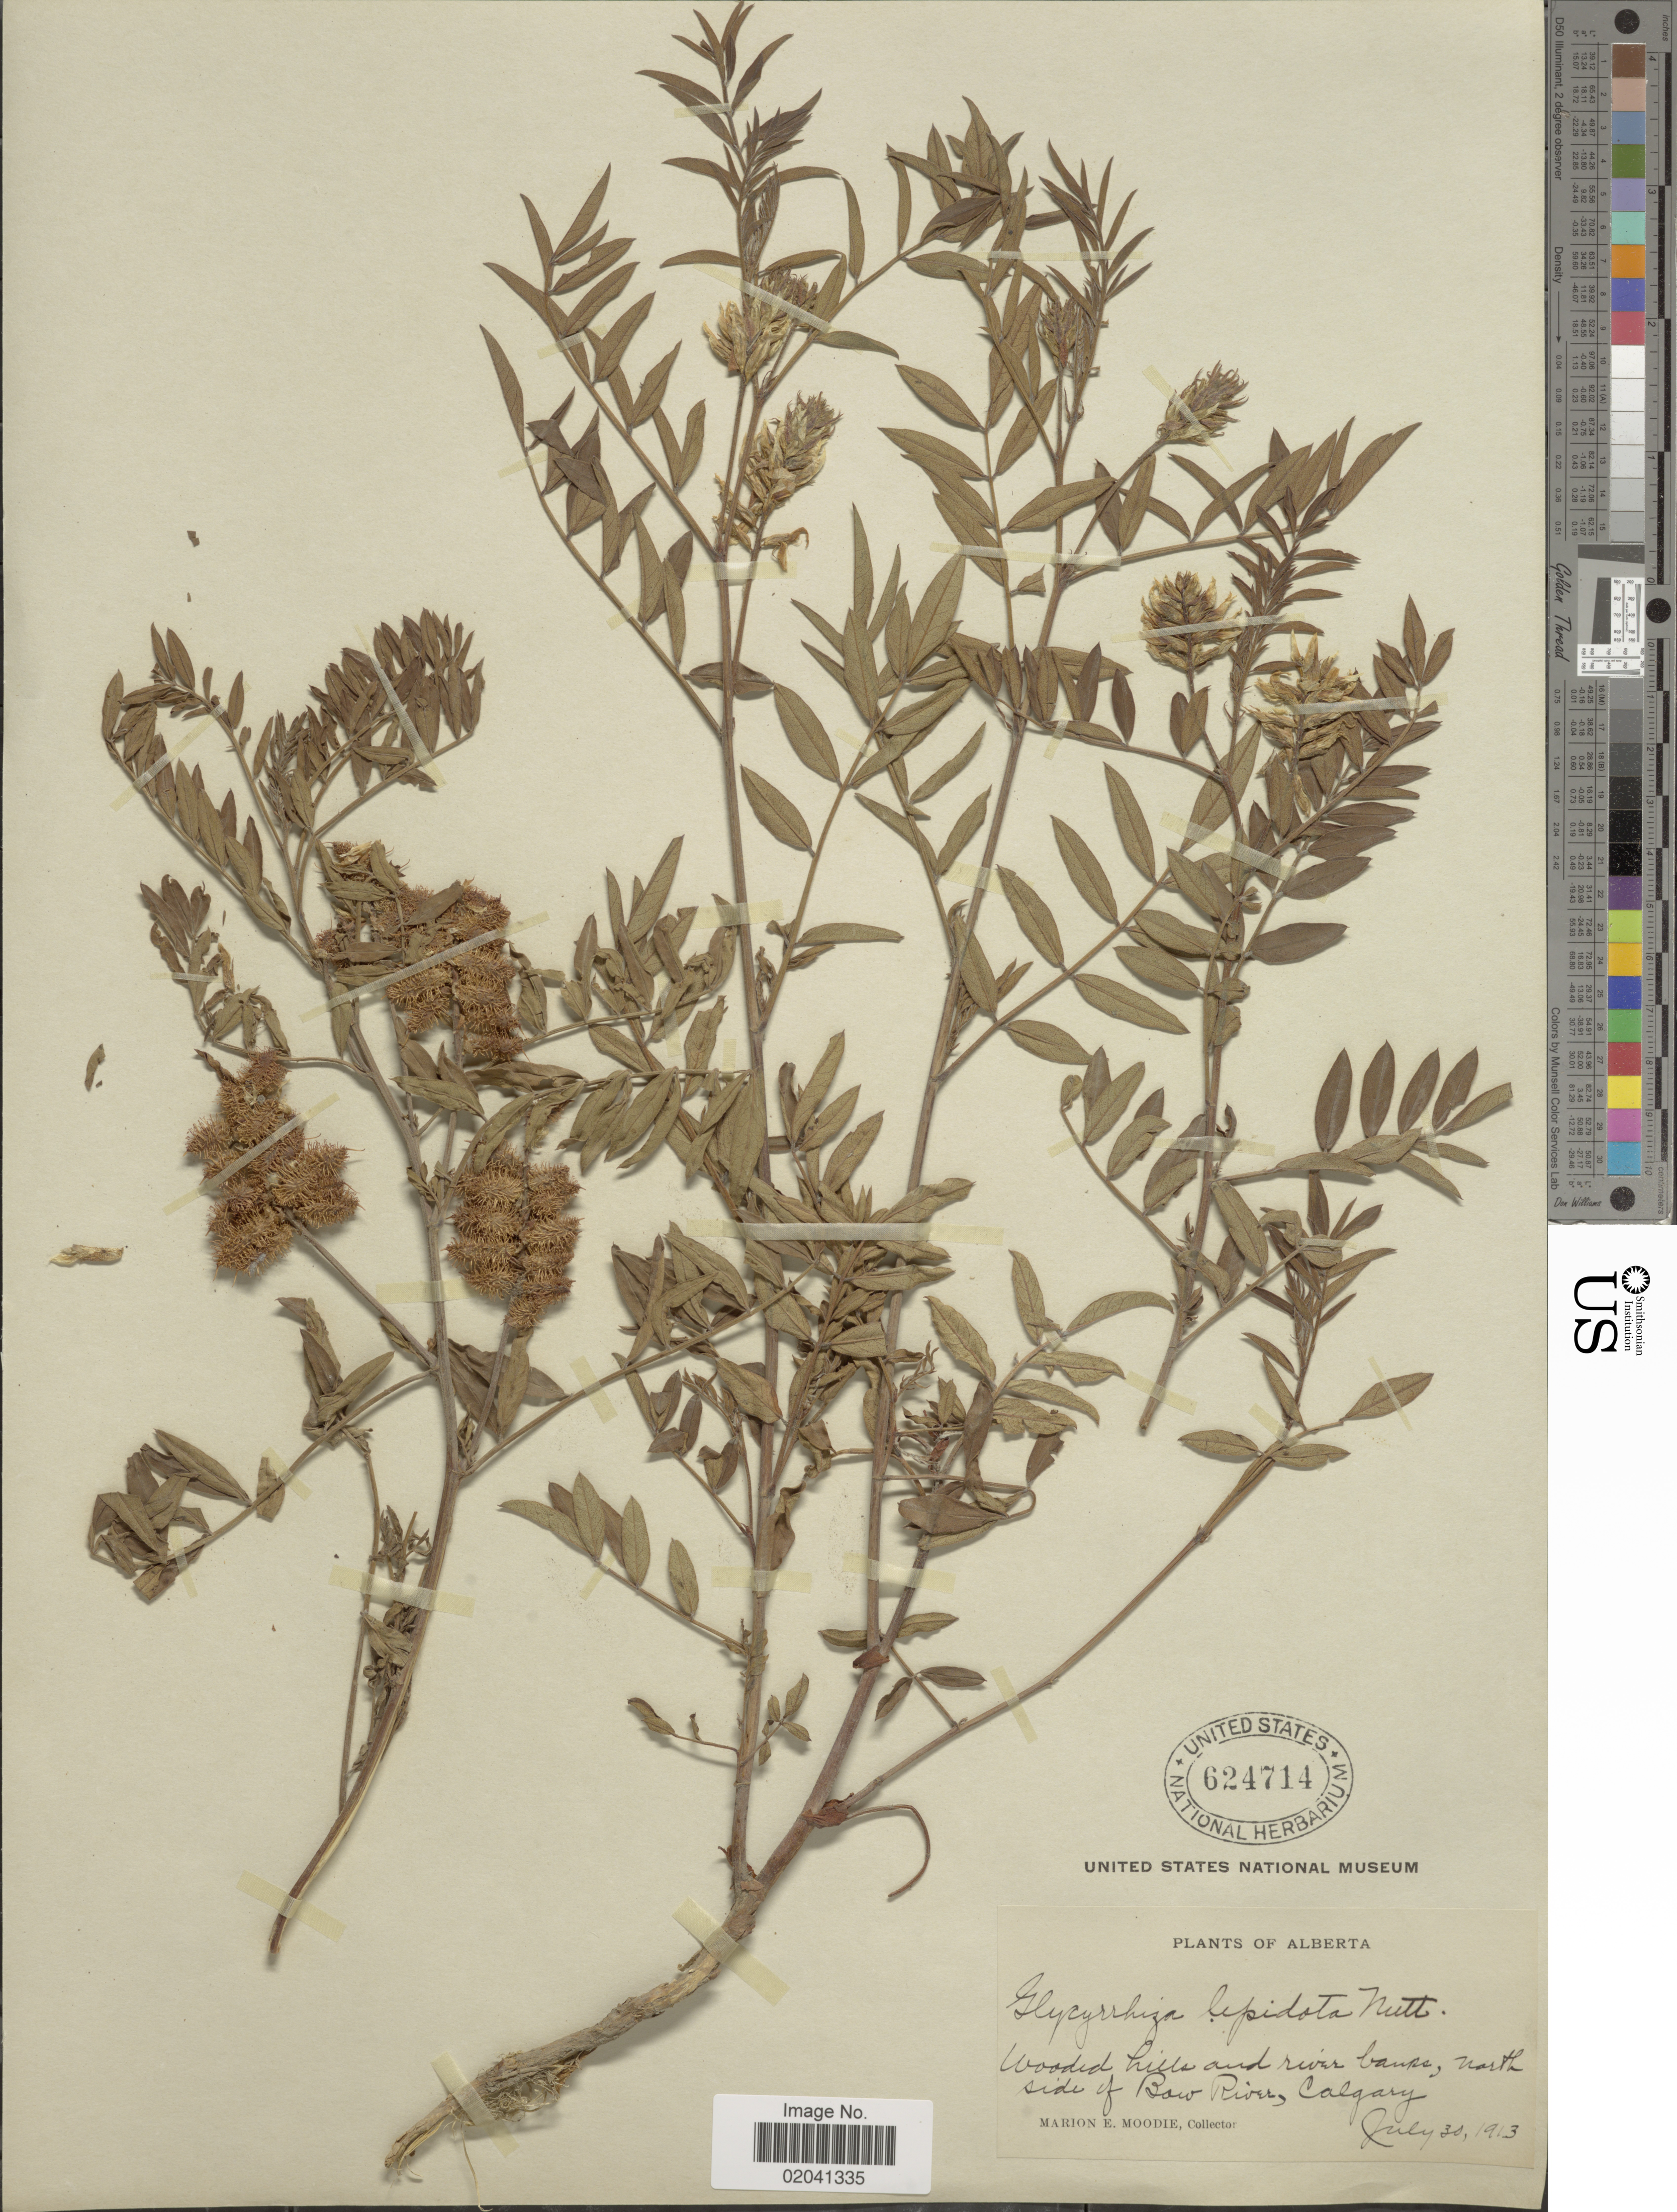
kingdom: Plantae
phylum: Tracheophyta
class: Magnoliopsida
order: Fabales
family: Fabaceae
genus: Glycyrrhiza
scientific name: Glycyrrhiza lepidota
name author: Pursh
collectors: M. E. Moodie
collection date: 1913-07-30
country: Canada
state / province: Alberta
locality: North side of Bow River, Calgary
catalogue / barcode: US 624714